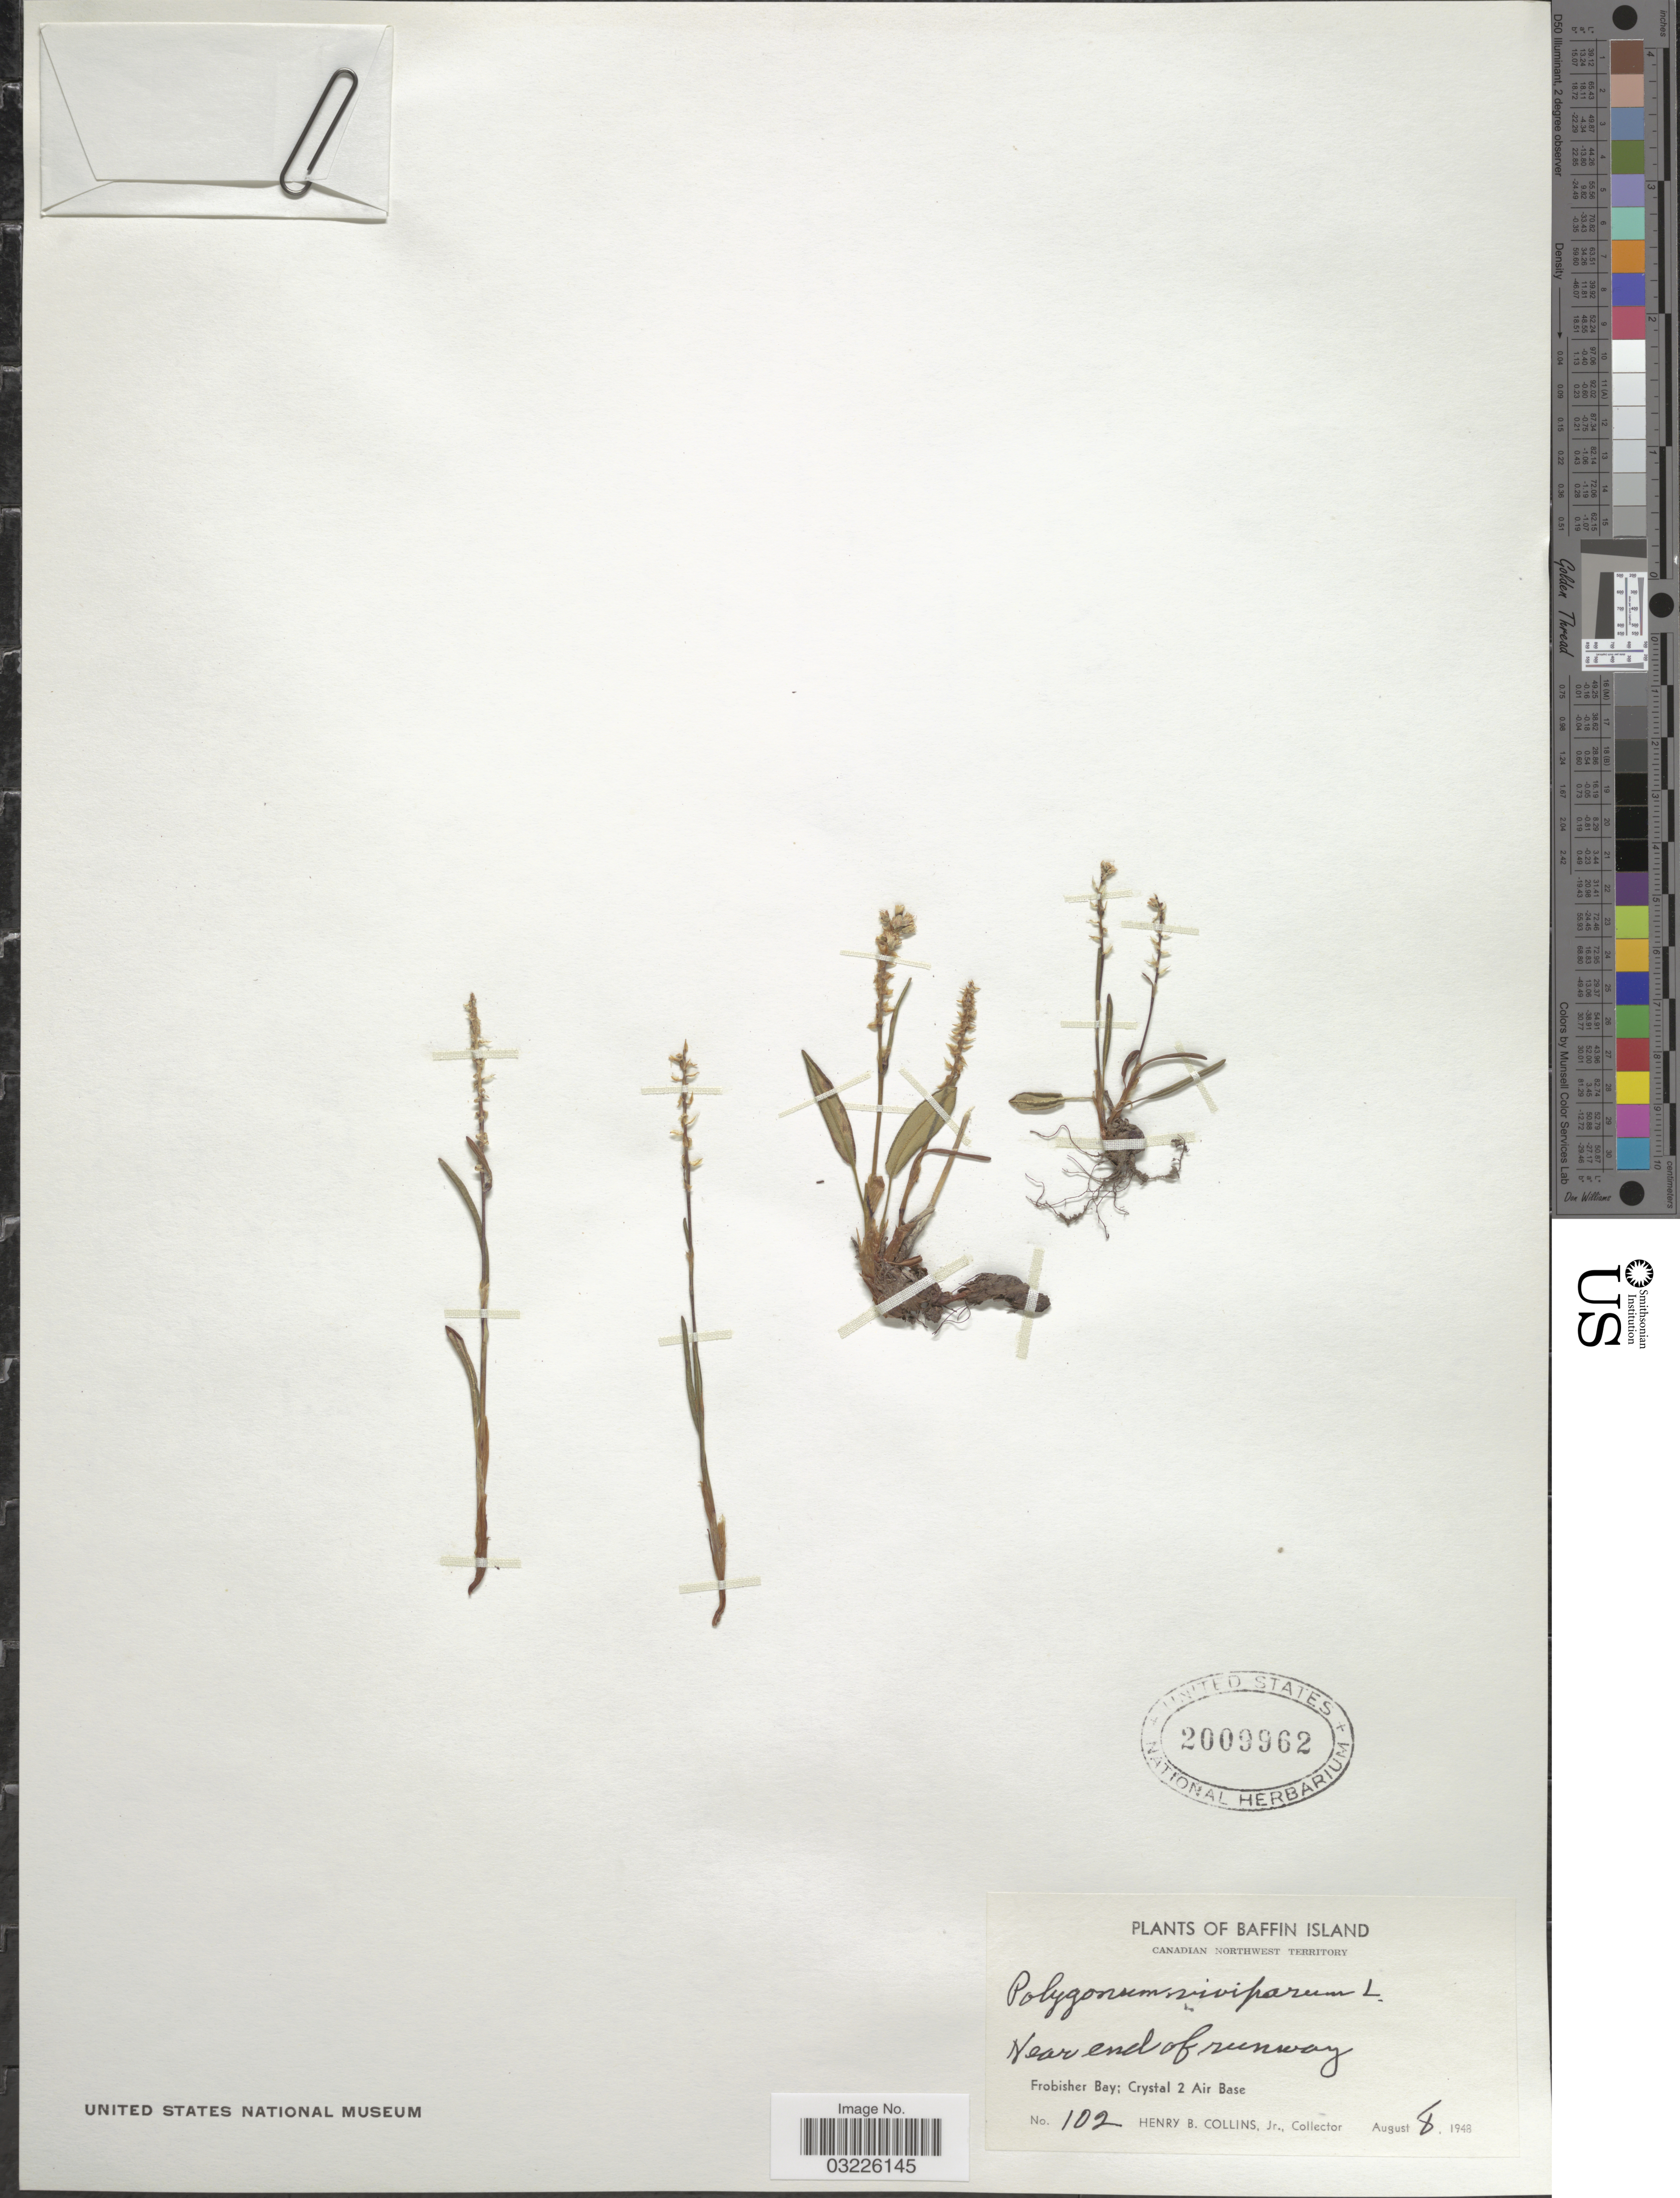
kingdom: Plantae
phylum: Tracheophyta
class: Magnoliopsida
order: Caryophyllales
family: Polygonaceae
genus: Bistorta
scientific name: Bistorta vivipara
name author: (L.) Delarbre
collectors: H. Collins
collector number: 102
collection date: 1948-08-08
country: Canada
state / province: Northwest Territories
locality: Baffin Island. Near end of runway. Frobisher Bay; Crystal 2 Air Base.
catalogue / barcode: US 2009962